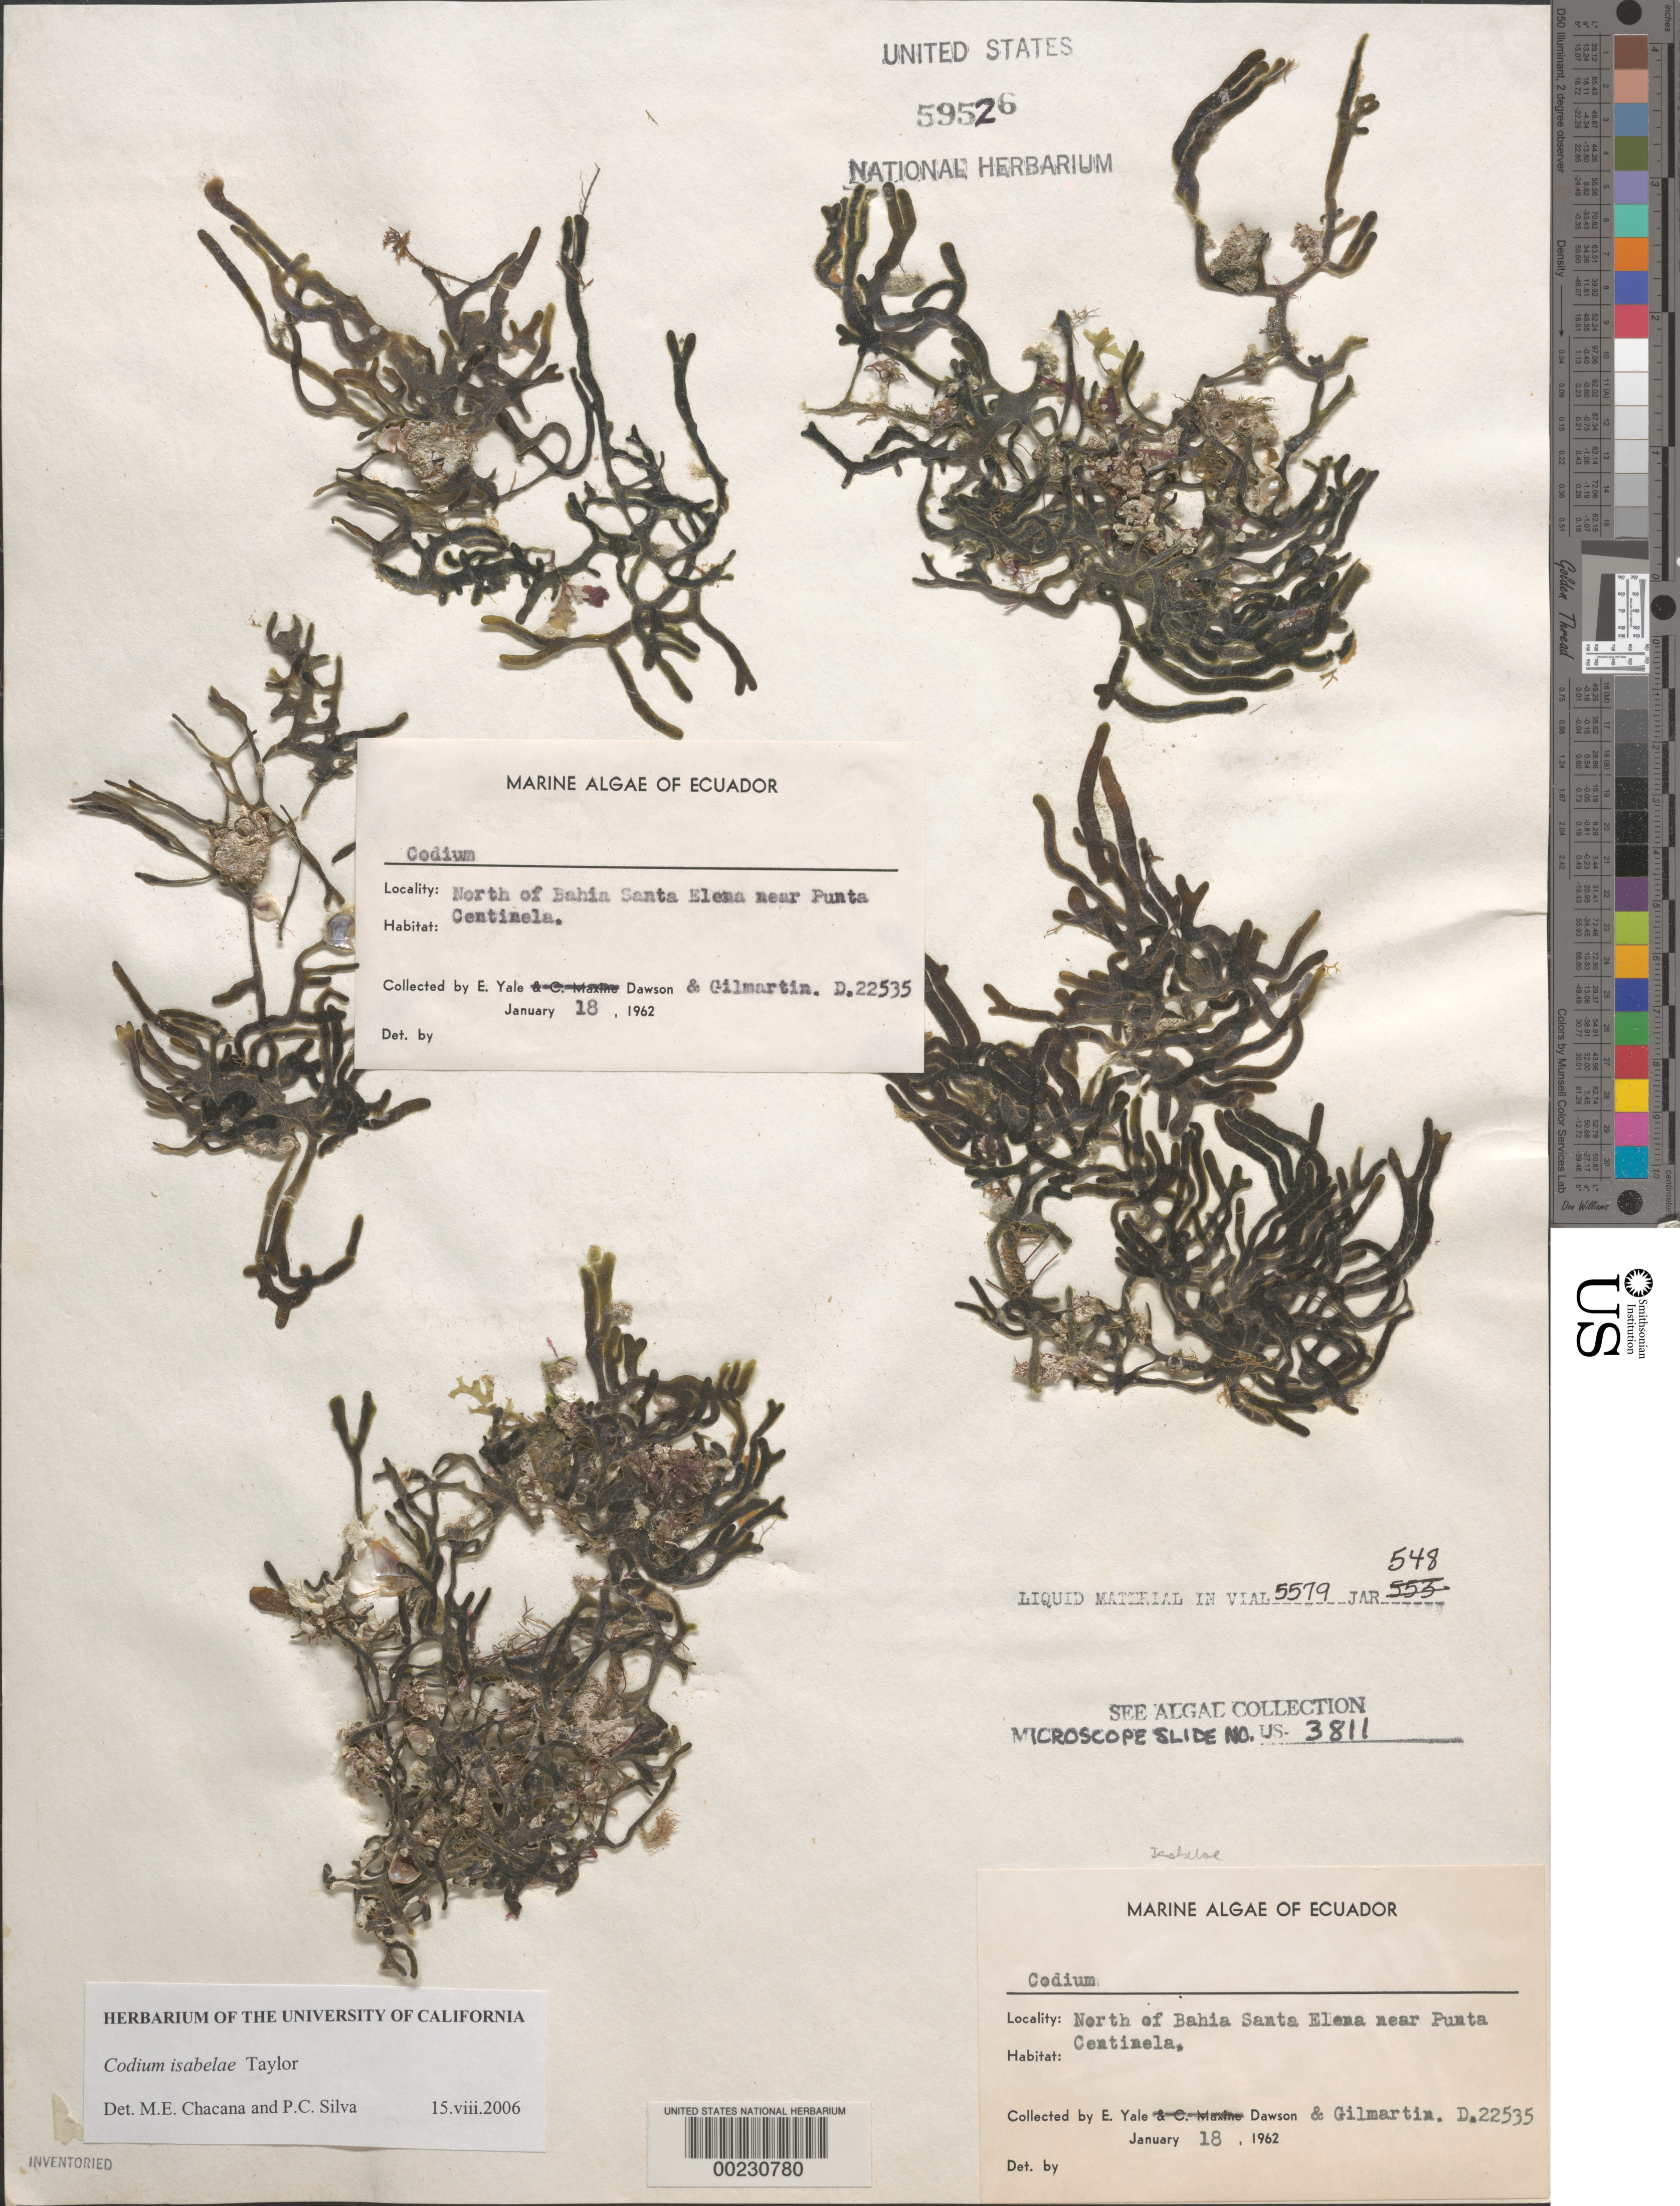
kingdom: Plantae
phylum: Chlorophyta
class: Ulvophyceae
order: Bryopsidales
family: Codiaceae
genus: Codium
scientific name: Codium isabelae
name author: W.R. Taylor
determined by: Chacana, M. E.; Silva, P. C.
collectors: E. Y. Dawson & M. Gilmartin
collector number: EYD 22535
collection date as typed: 18 Jan 1962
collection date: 1962-01-18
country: Ecuador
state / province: Guayas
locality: North of Bahia Santa Elena near Punta Centinela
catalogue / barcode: US 59526